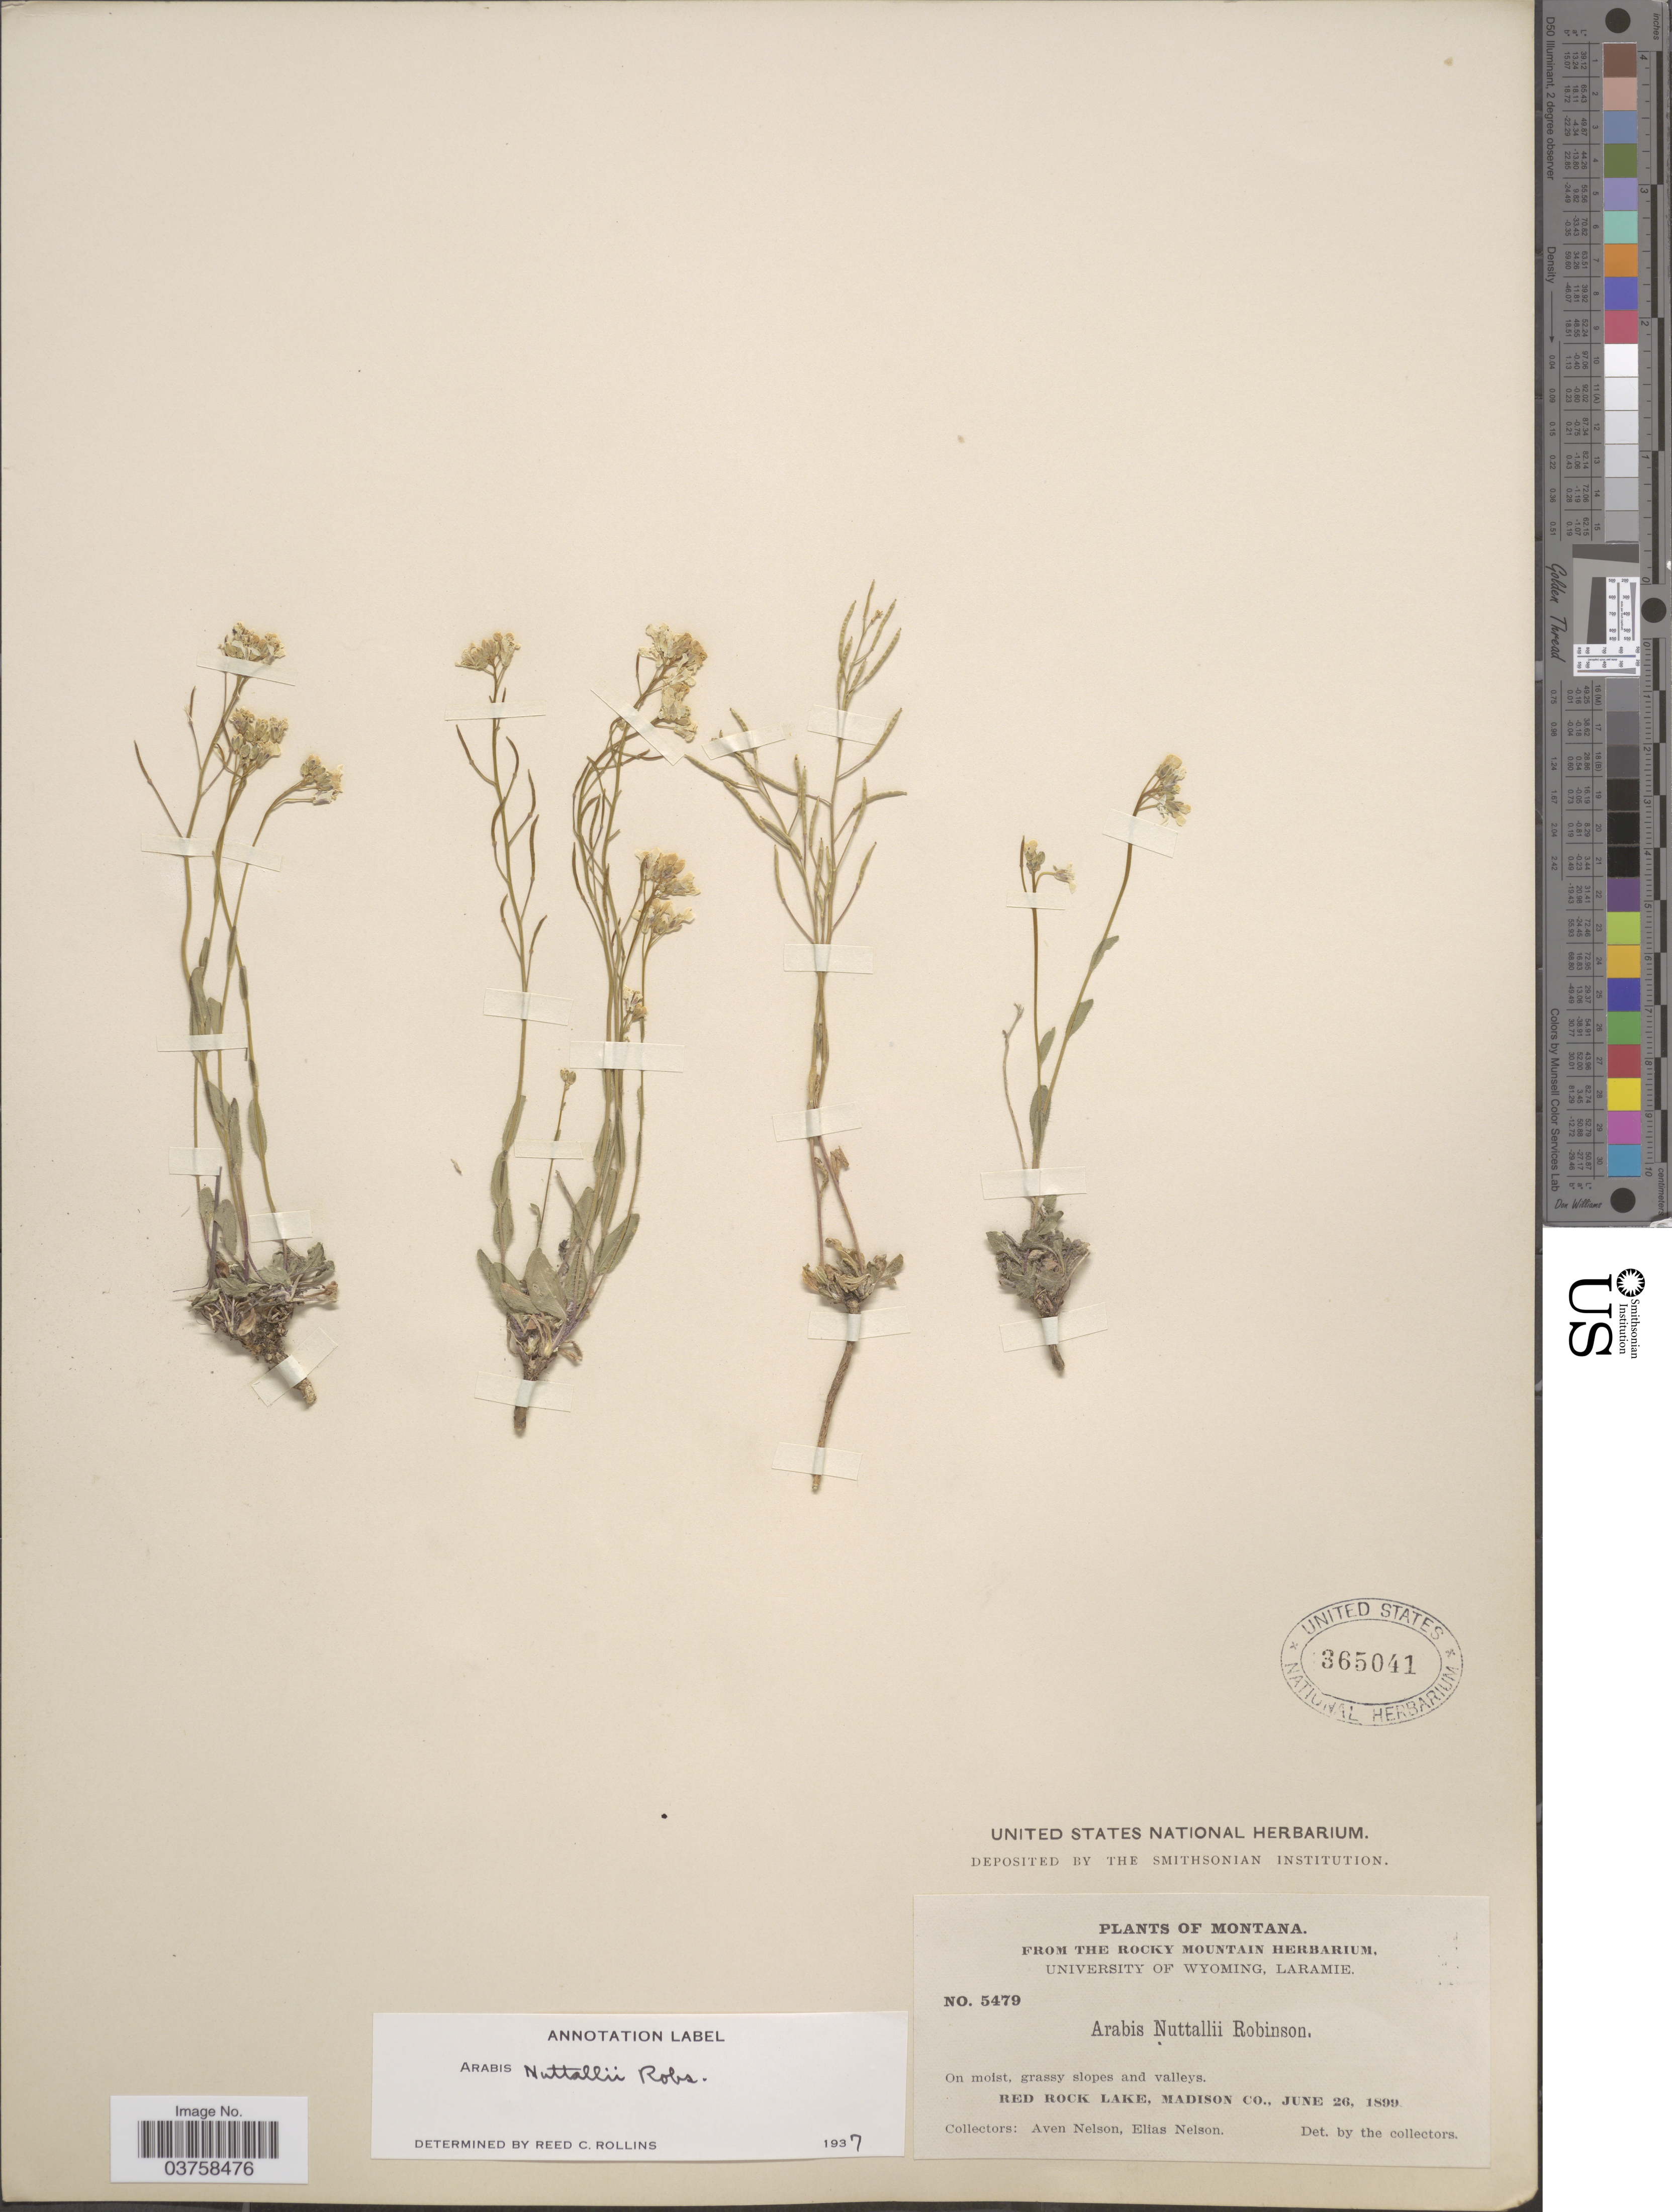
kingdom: Plantae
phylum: Tracheophyta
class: Magnoliopsida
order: Brassicales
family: Brassicaceae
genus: Arabis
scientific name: Arabis nuttallii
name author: B.L. Rob.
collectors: A. Nelson & E. Nelson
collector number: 5479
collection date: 1899-06-26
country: United States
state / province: Montana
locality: Red Rock Lake, Madison Co.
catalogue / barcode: US 365041